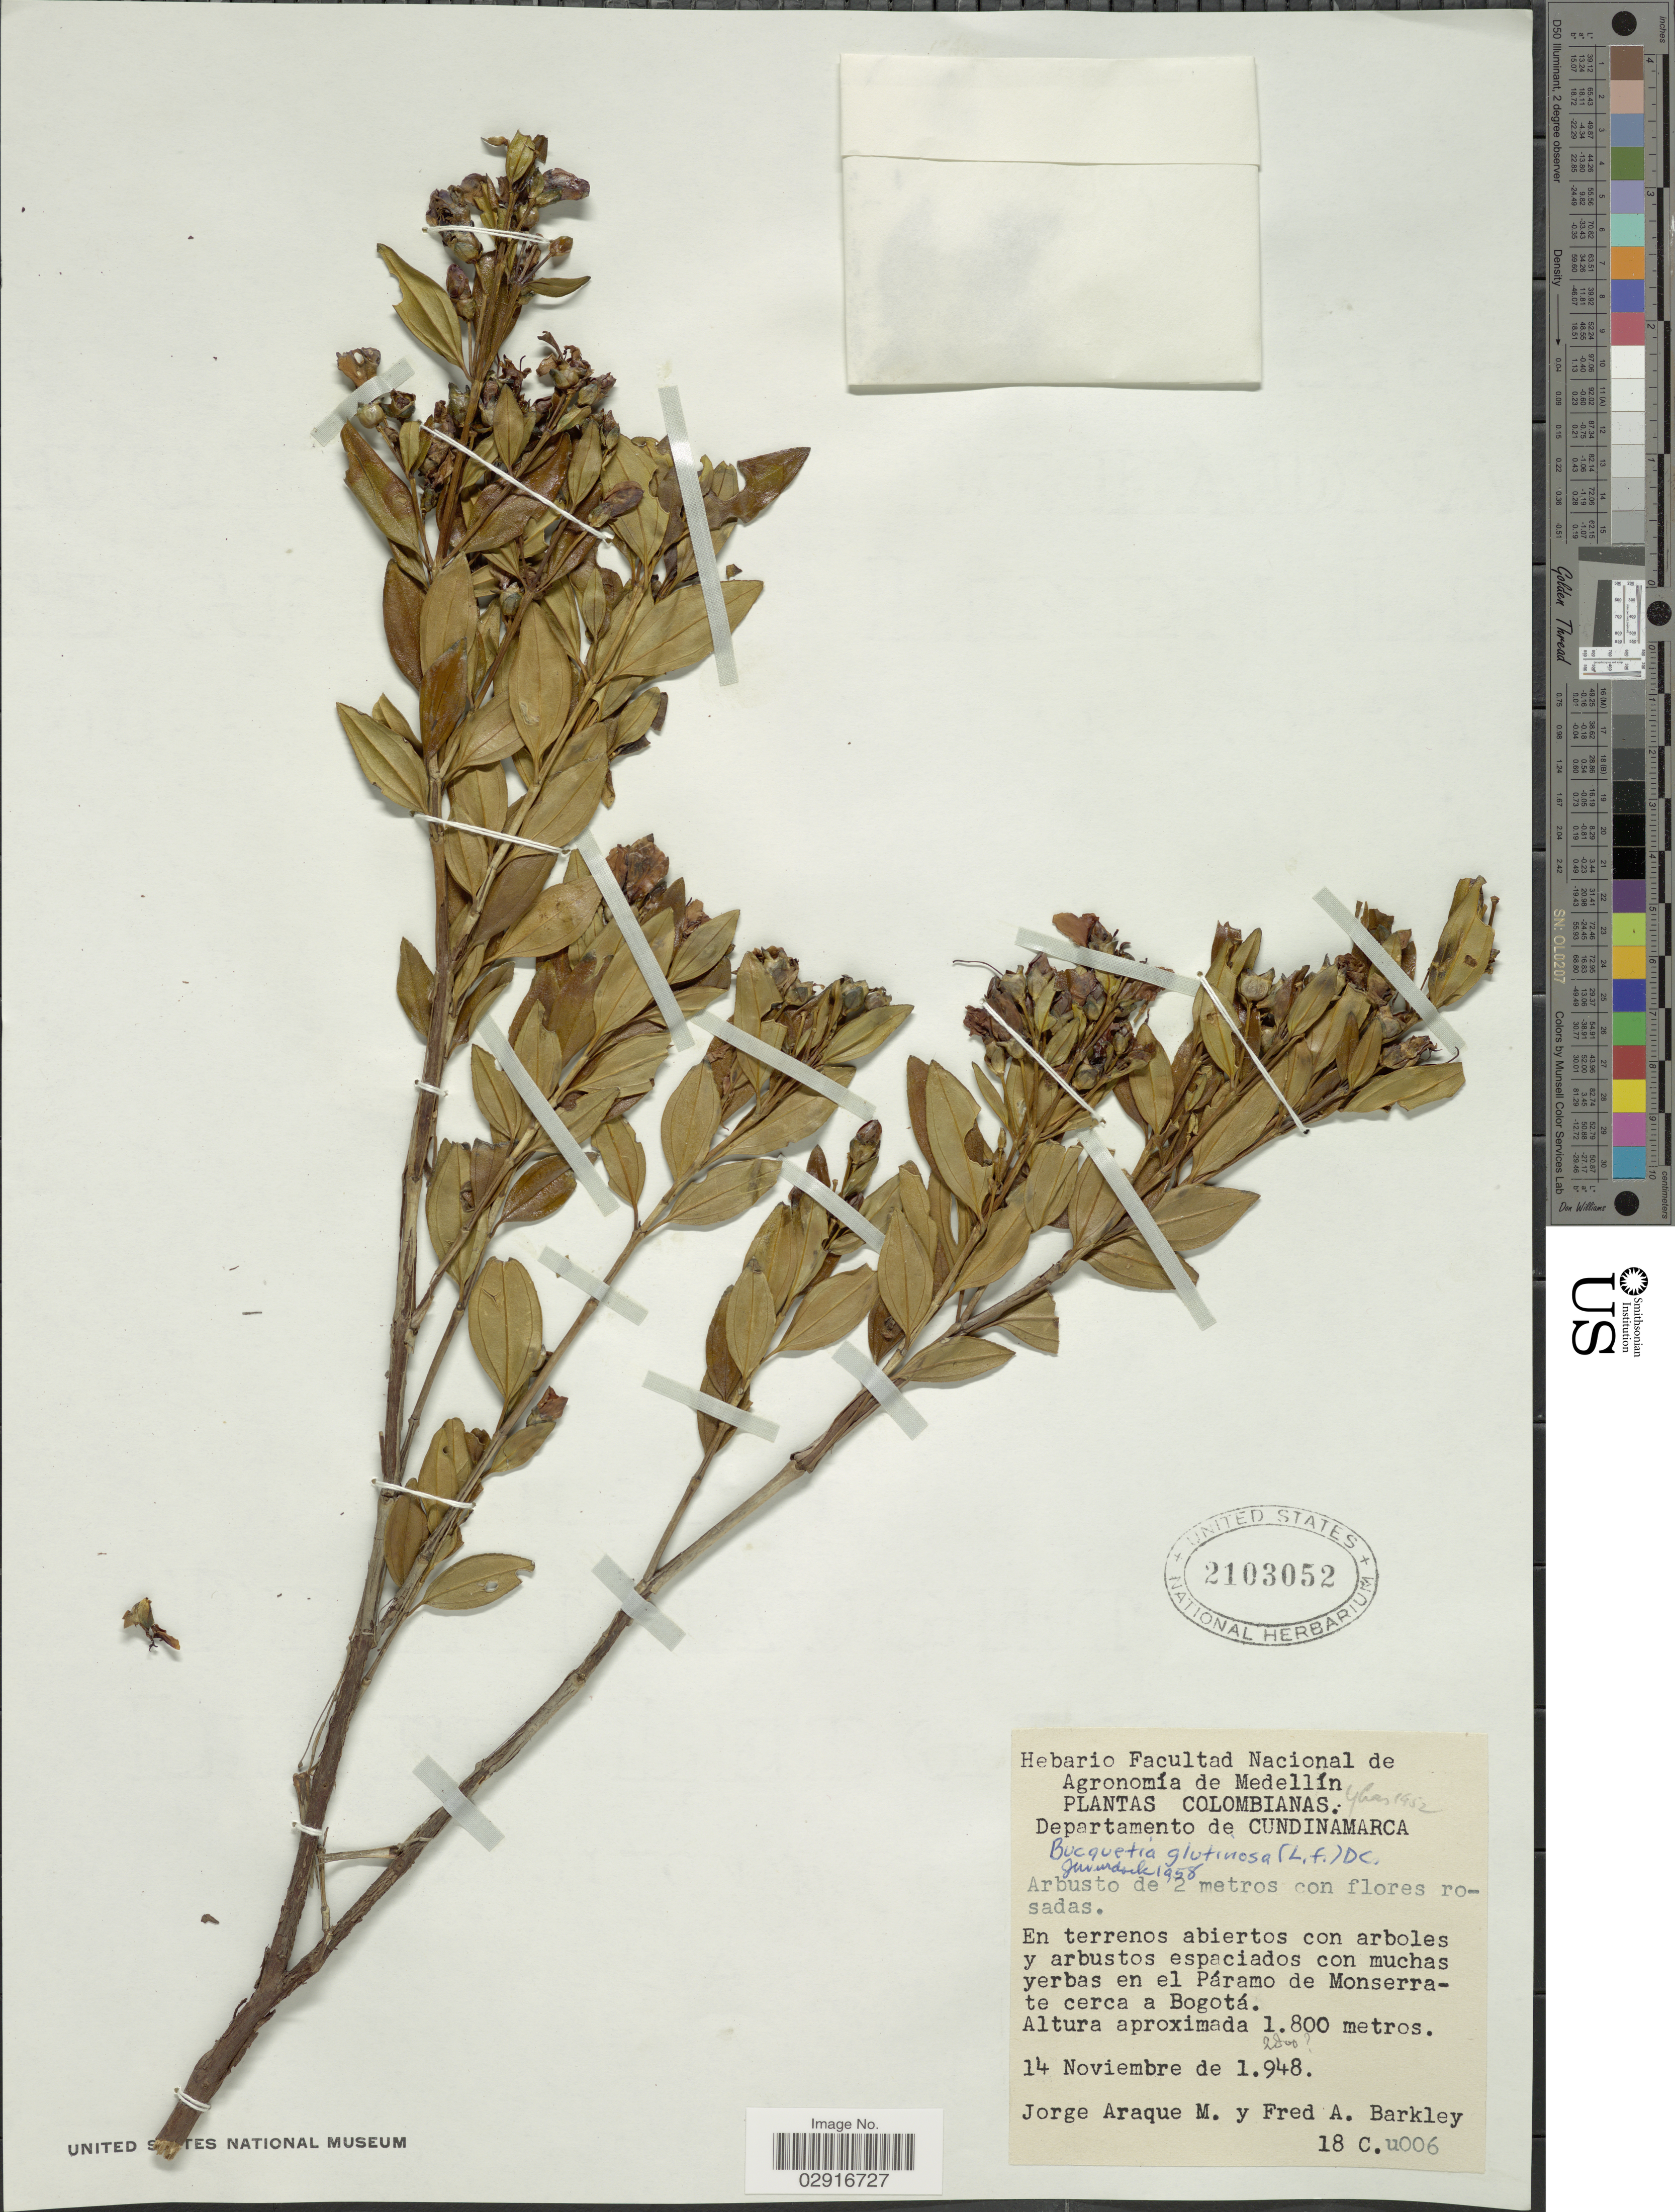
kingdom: Plantae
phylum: Tracheophyta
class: Magnoliopsida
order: Myrtales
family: Melastomataceae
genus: Bucquetia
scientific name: Bucquetia glutinosa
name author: DC.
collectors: J. Araque Molina & F. A. Barkley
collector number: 18C.u006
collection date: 1948-11-14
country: Colombia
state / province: Cundinamarca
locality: Departamento de Cundinamarca. En el Páramo de Monserrate cerca a Bogotá.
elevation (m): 1800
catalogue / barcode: US 2103052